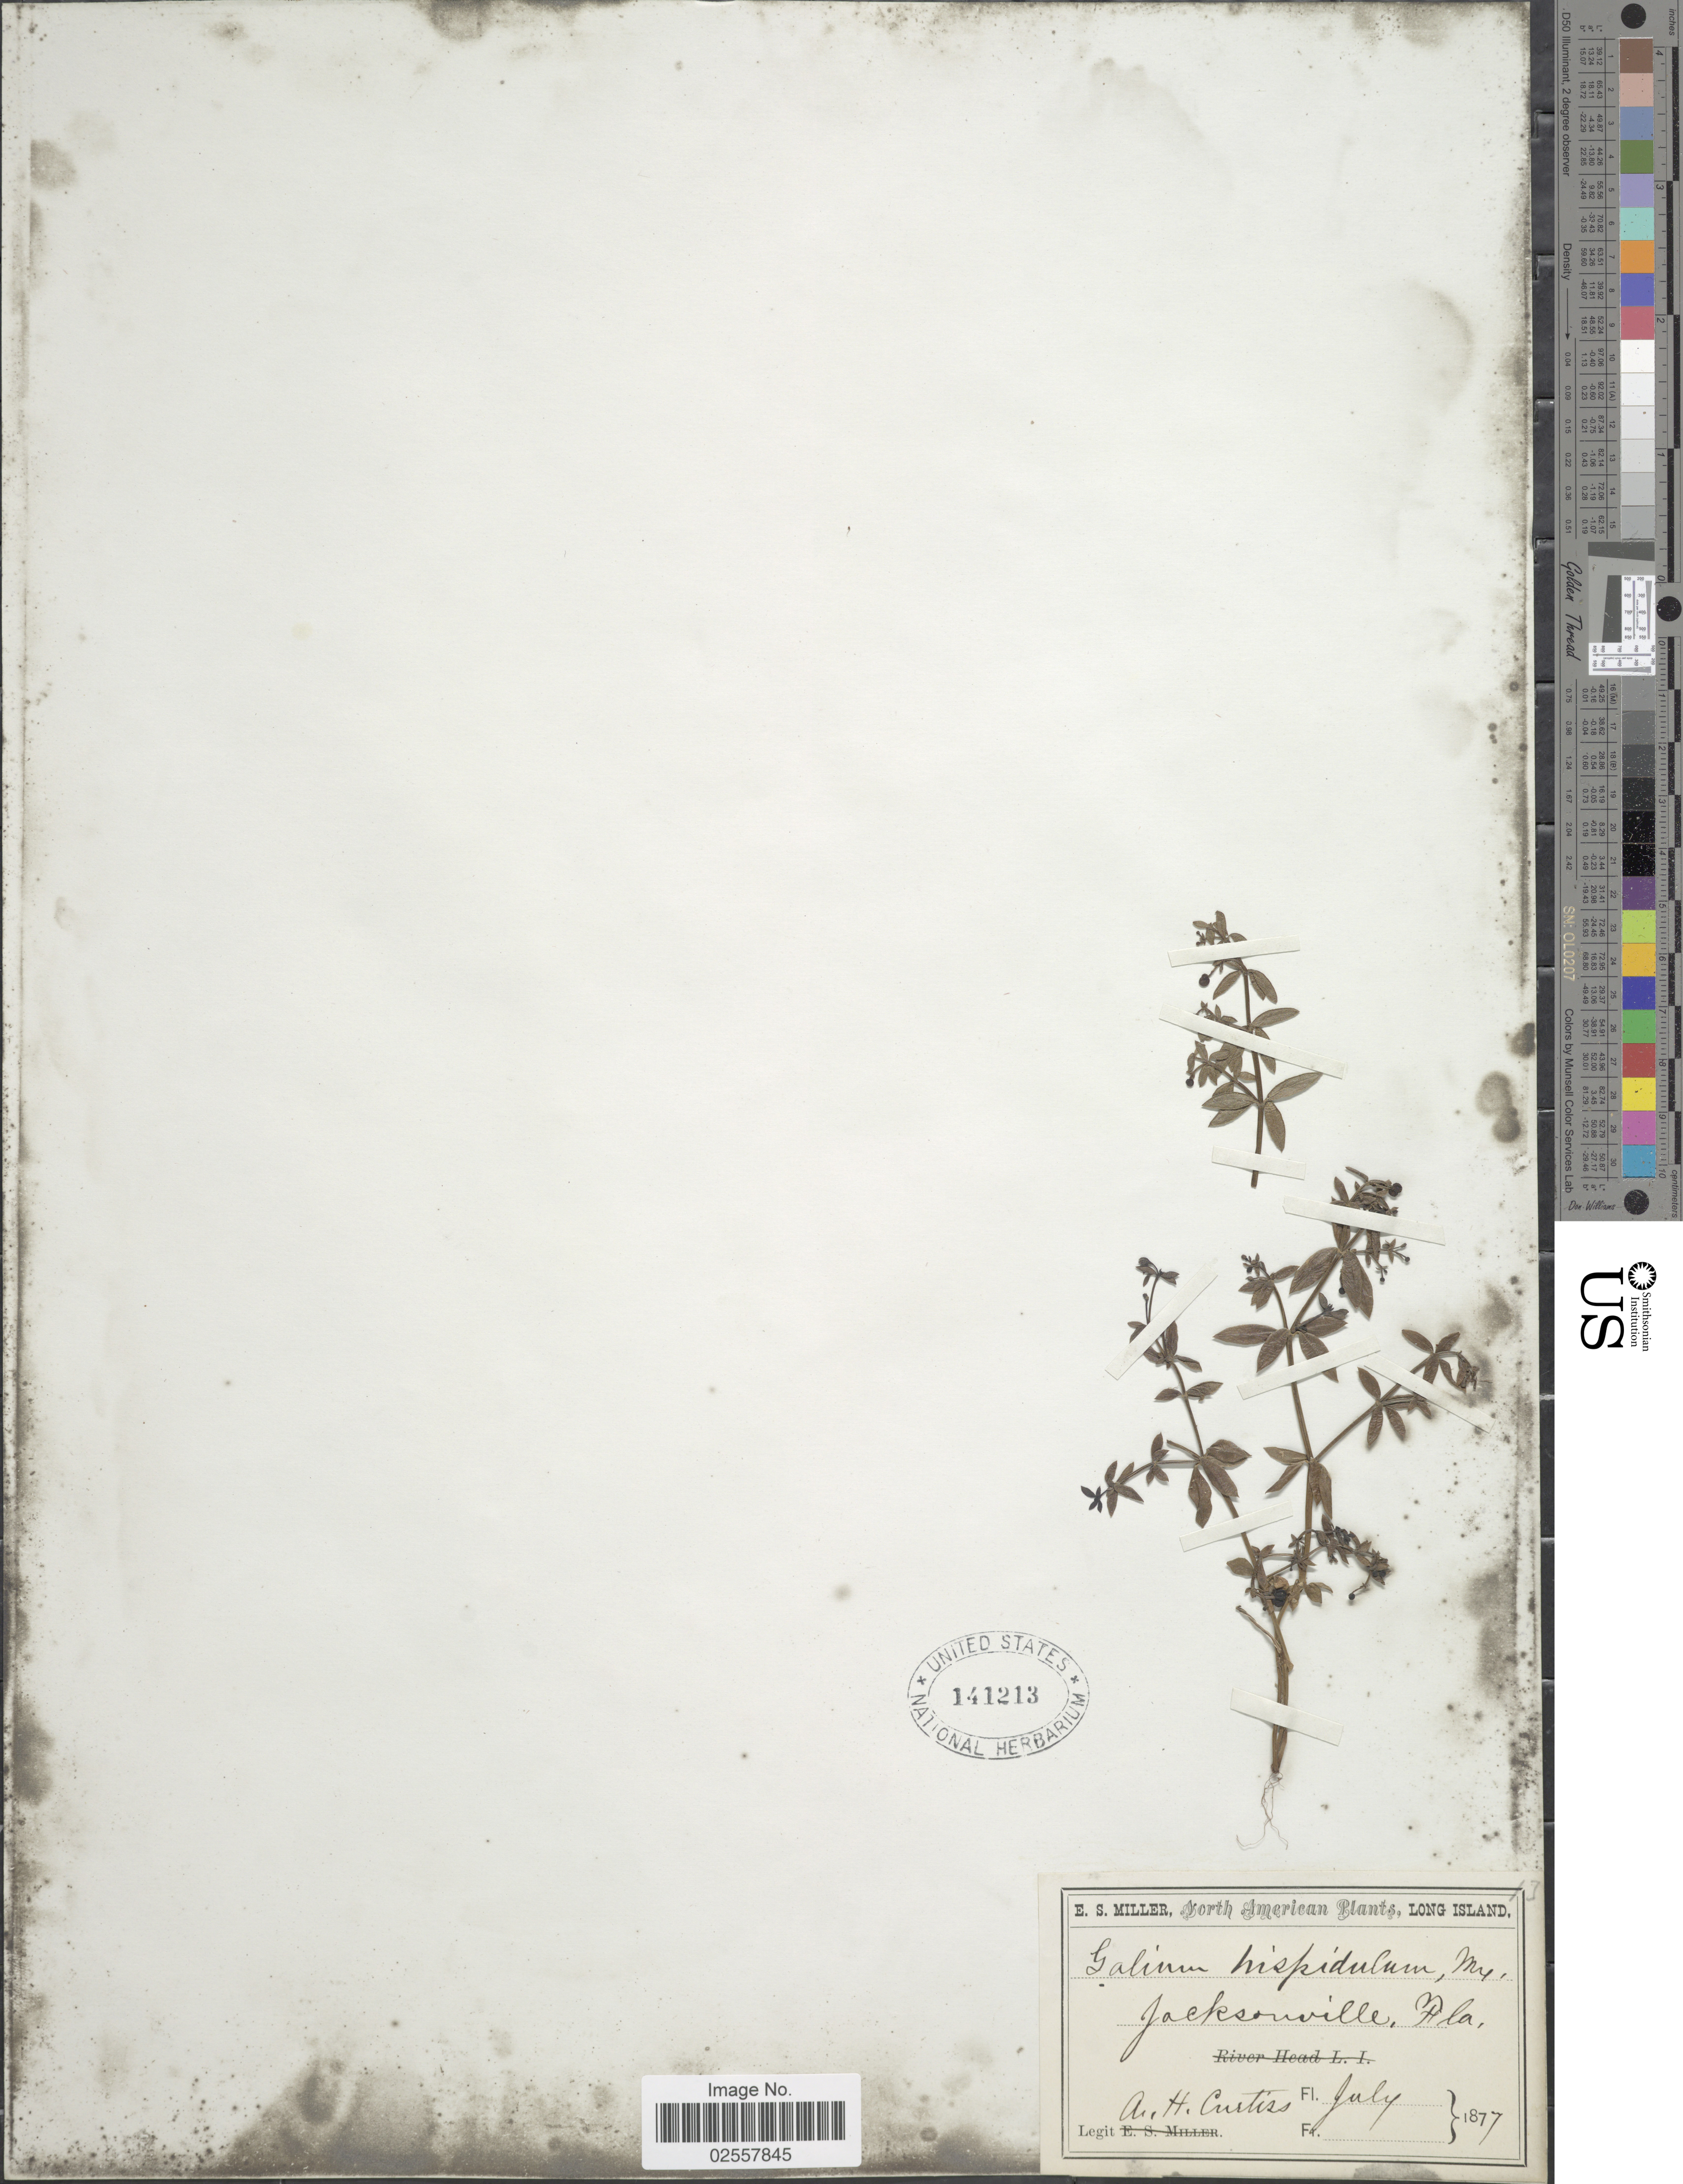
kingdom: Plantae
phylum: Tracheophyta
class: Magnoliopsida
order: Gentianales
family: Rubiaceae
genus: Galium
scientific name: Galium hispidulum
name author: Michx.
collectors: A. Curtis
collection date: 1877-07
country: United States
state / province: Florida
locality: Jacksonville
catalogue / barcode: US 141213